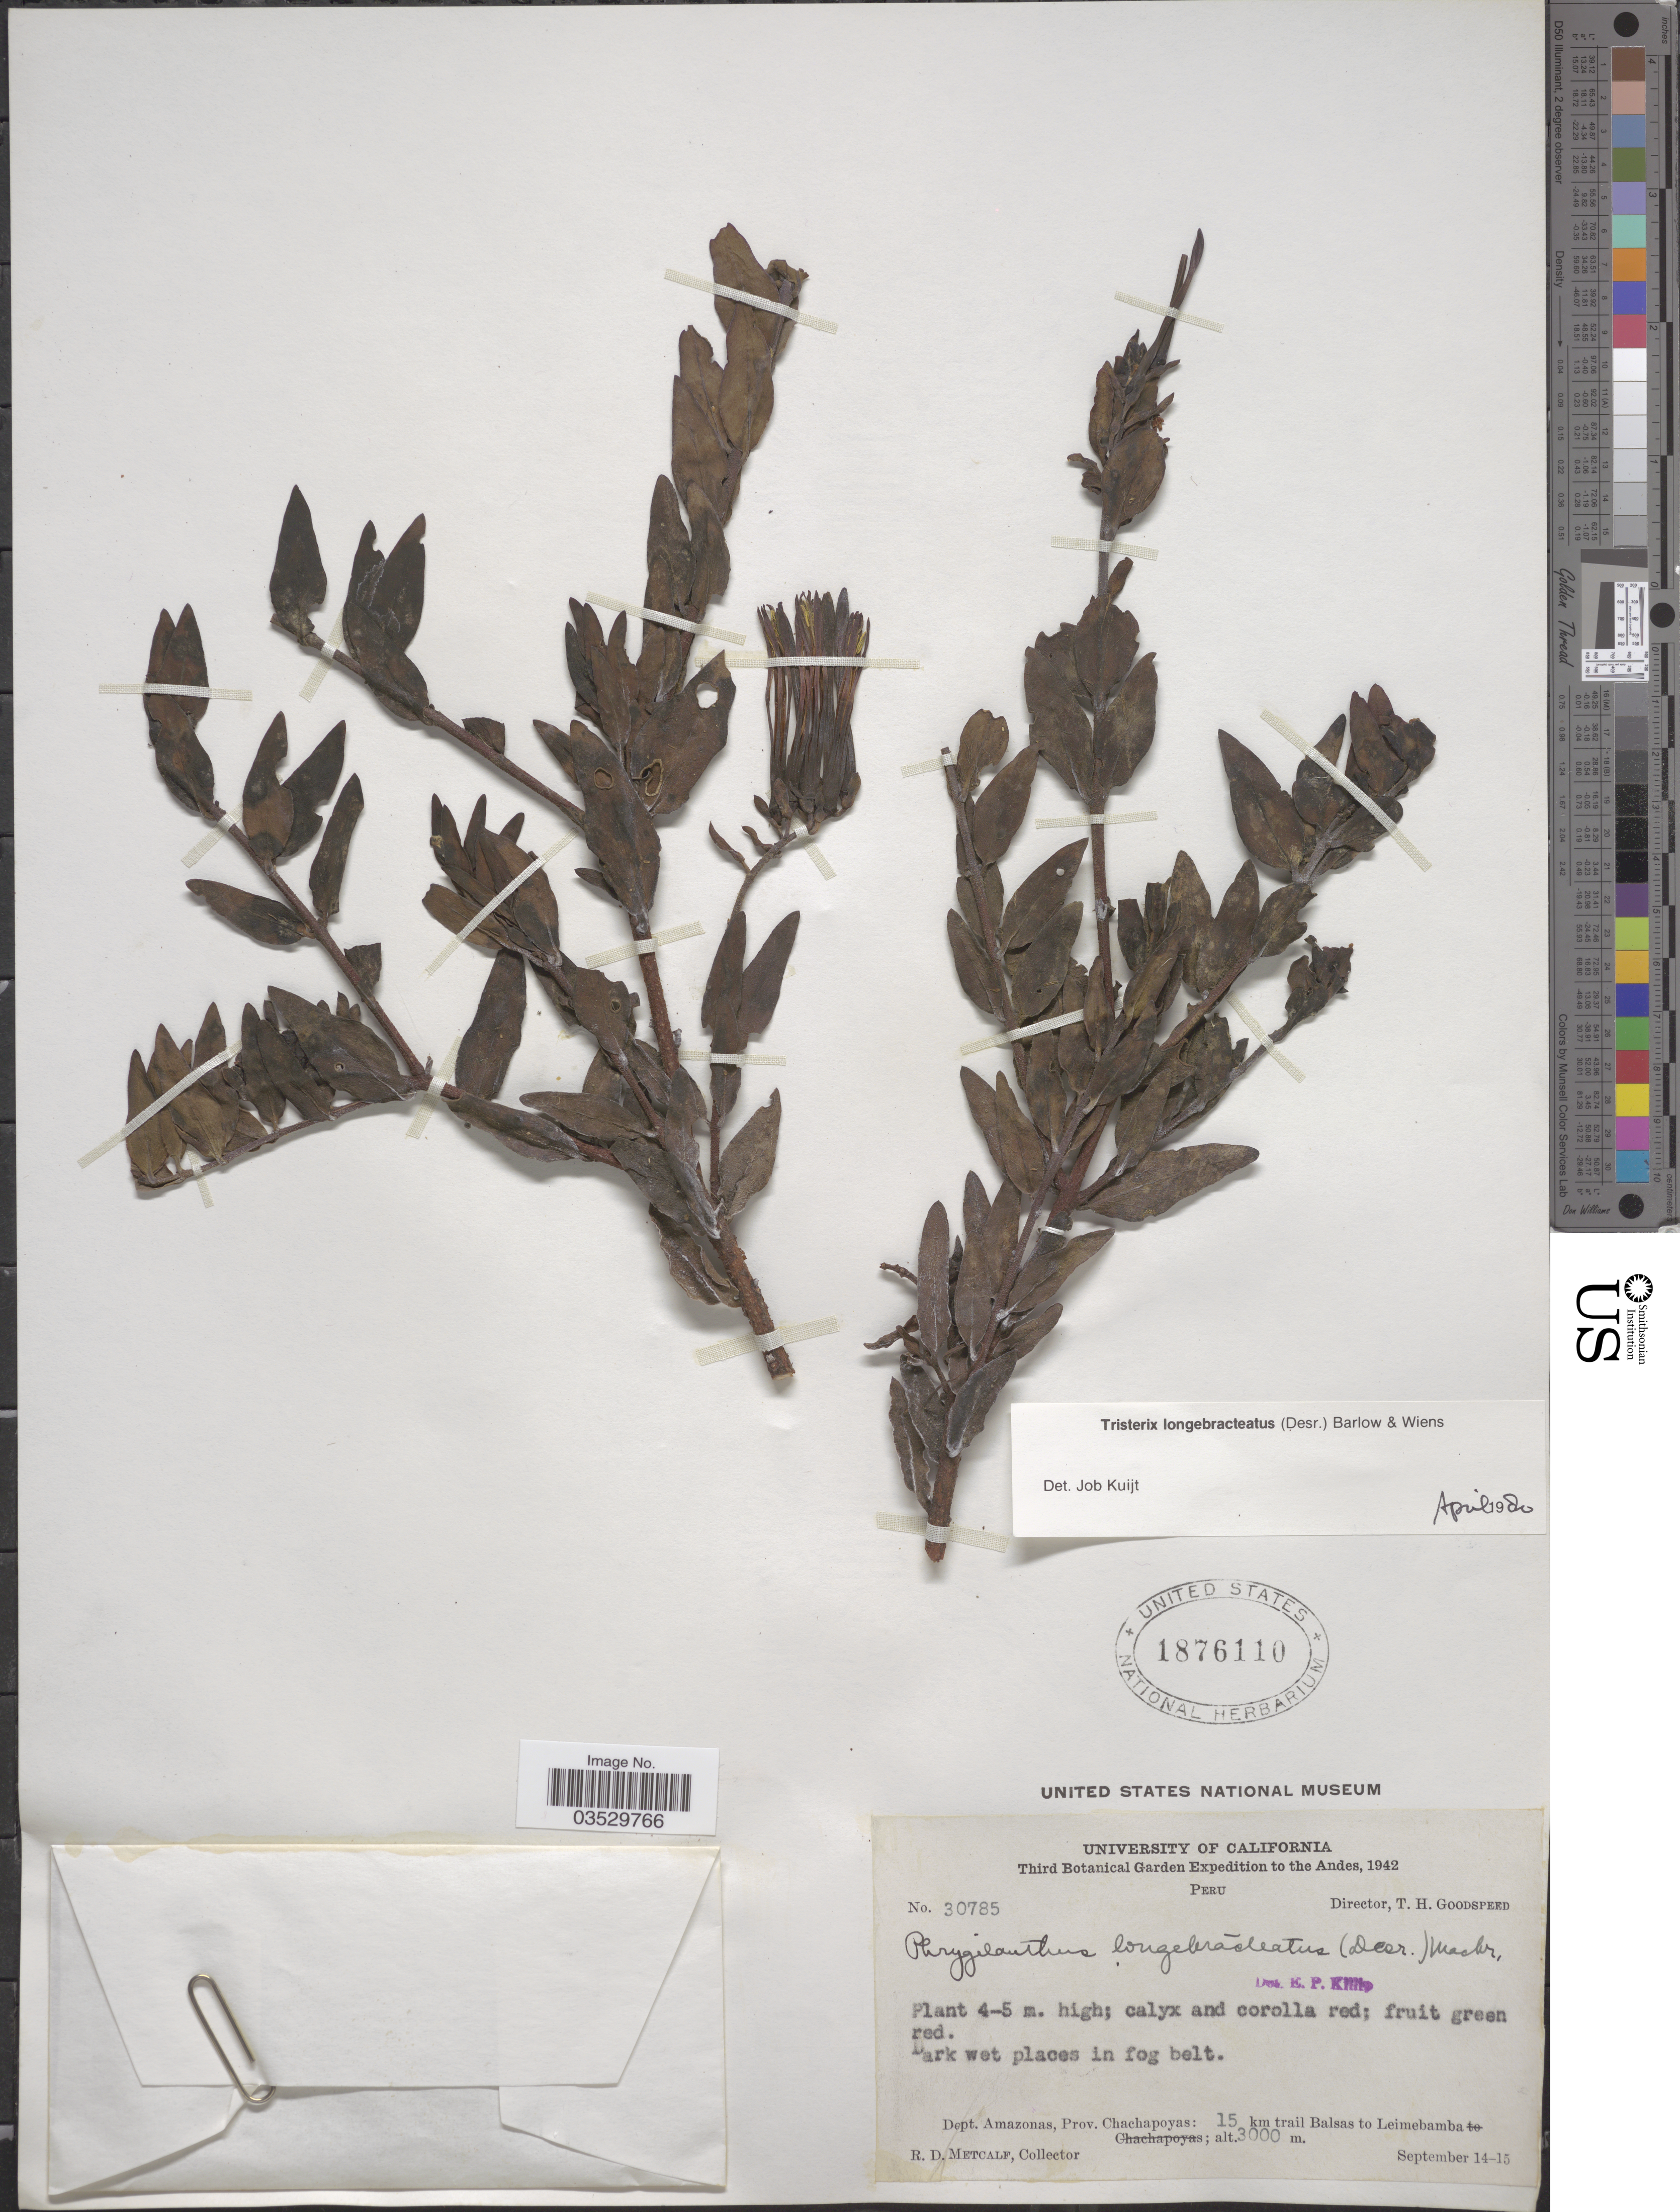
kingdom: Plantae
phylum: Tracheophyta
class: Magnoliopsida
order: Santalales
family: Loranthaceae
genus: Tristerix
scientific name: Tristerix longebracteatus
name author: (Desr.) Bart. & Wiens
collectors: R. D. Metcalf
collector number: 30785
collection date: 1942-09-14/1942-09-15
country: Peru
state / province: Amazonas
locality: Andes. Dept. Amazonas, Prov. Chachapoyas: 15 km trail Balsas to Leimebamba.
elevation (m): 3000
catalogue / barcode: US 1876110